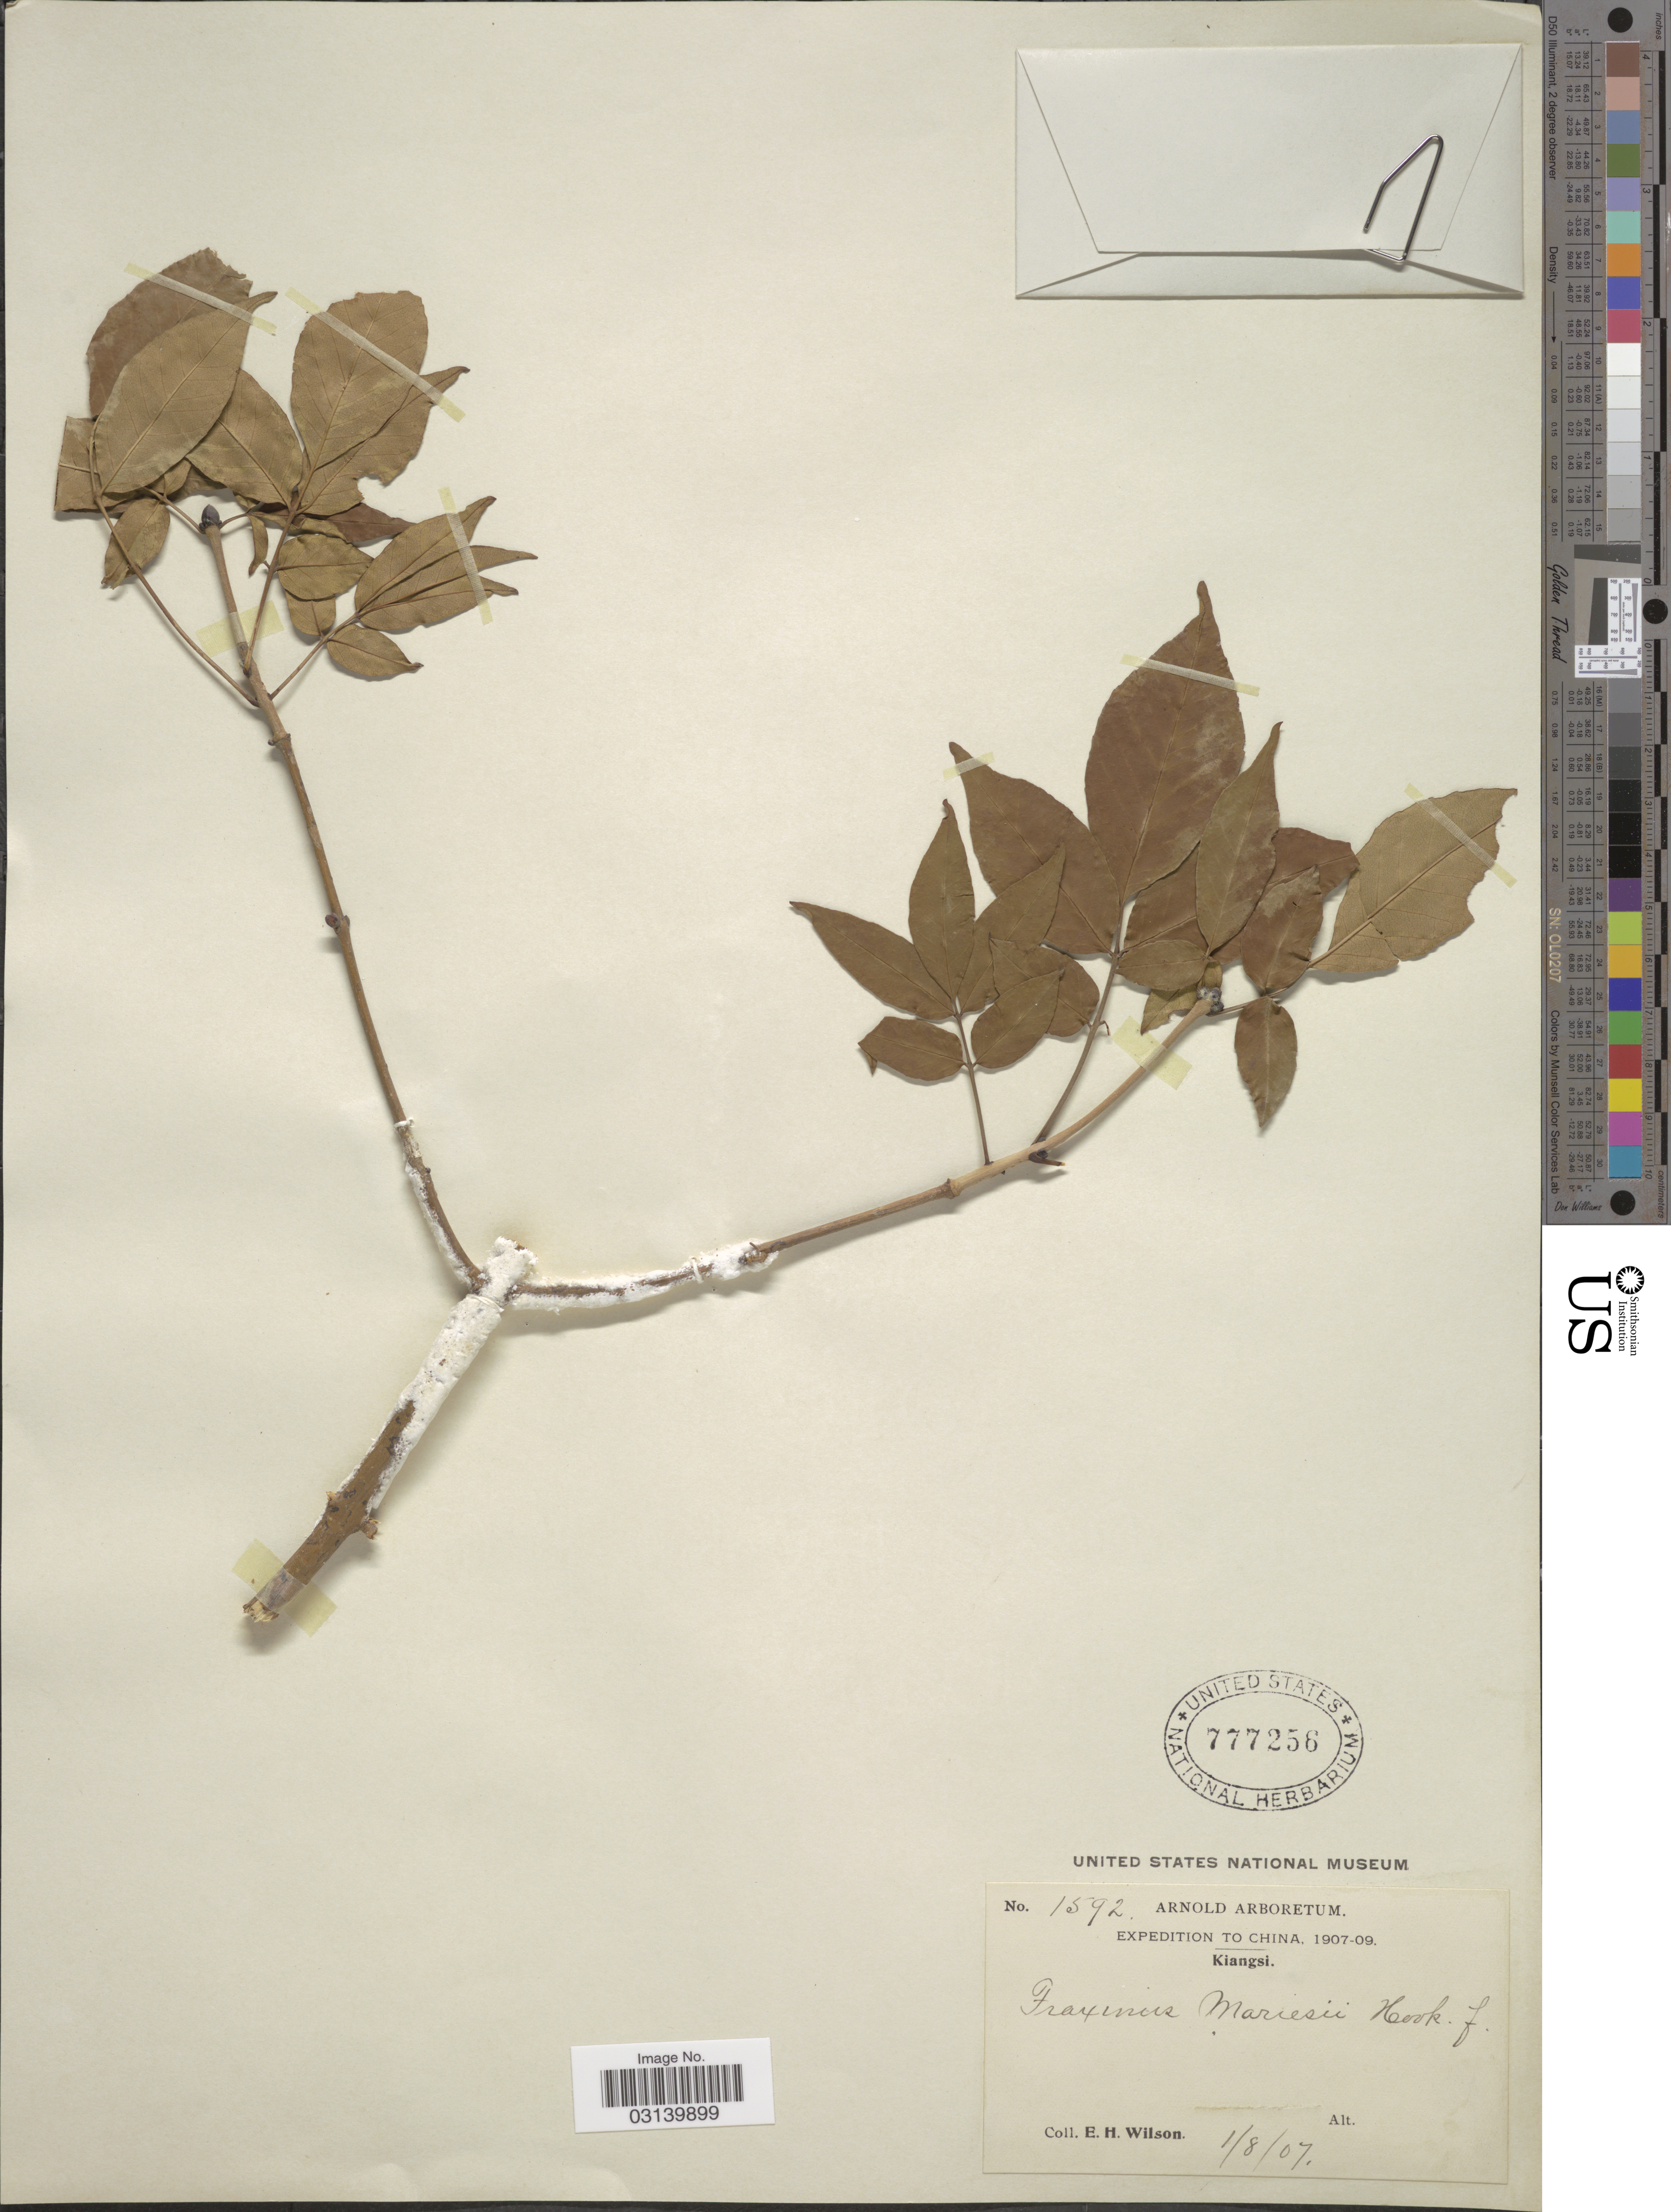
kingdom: Plantae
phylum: Tracheophyta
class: Magnoliopsida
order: Lamiales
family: Oleaceae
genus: Fraxinus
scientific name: Fraxinus mariesii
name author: Hook. f.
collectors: E. Wilson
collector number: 1592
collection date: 1907-08-01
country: China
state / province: Jiangxi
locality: Kiangsi.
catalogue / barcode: US 777256